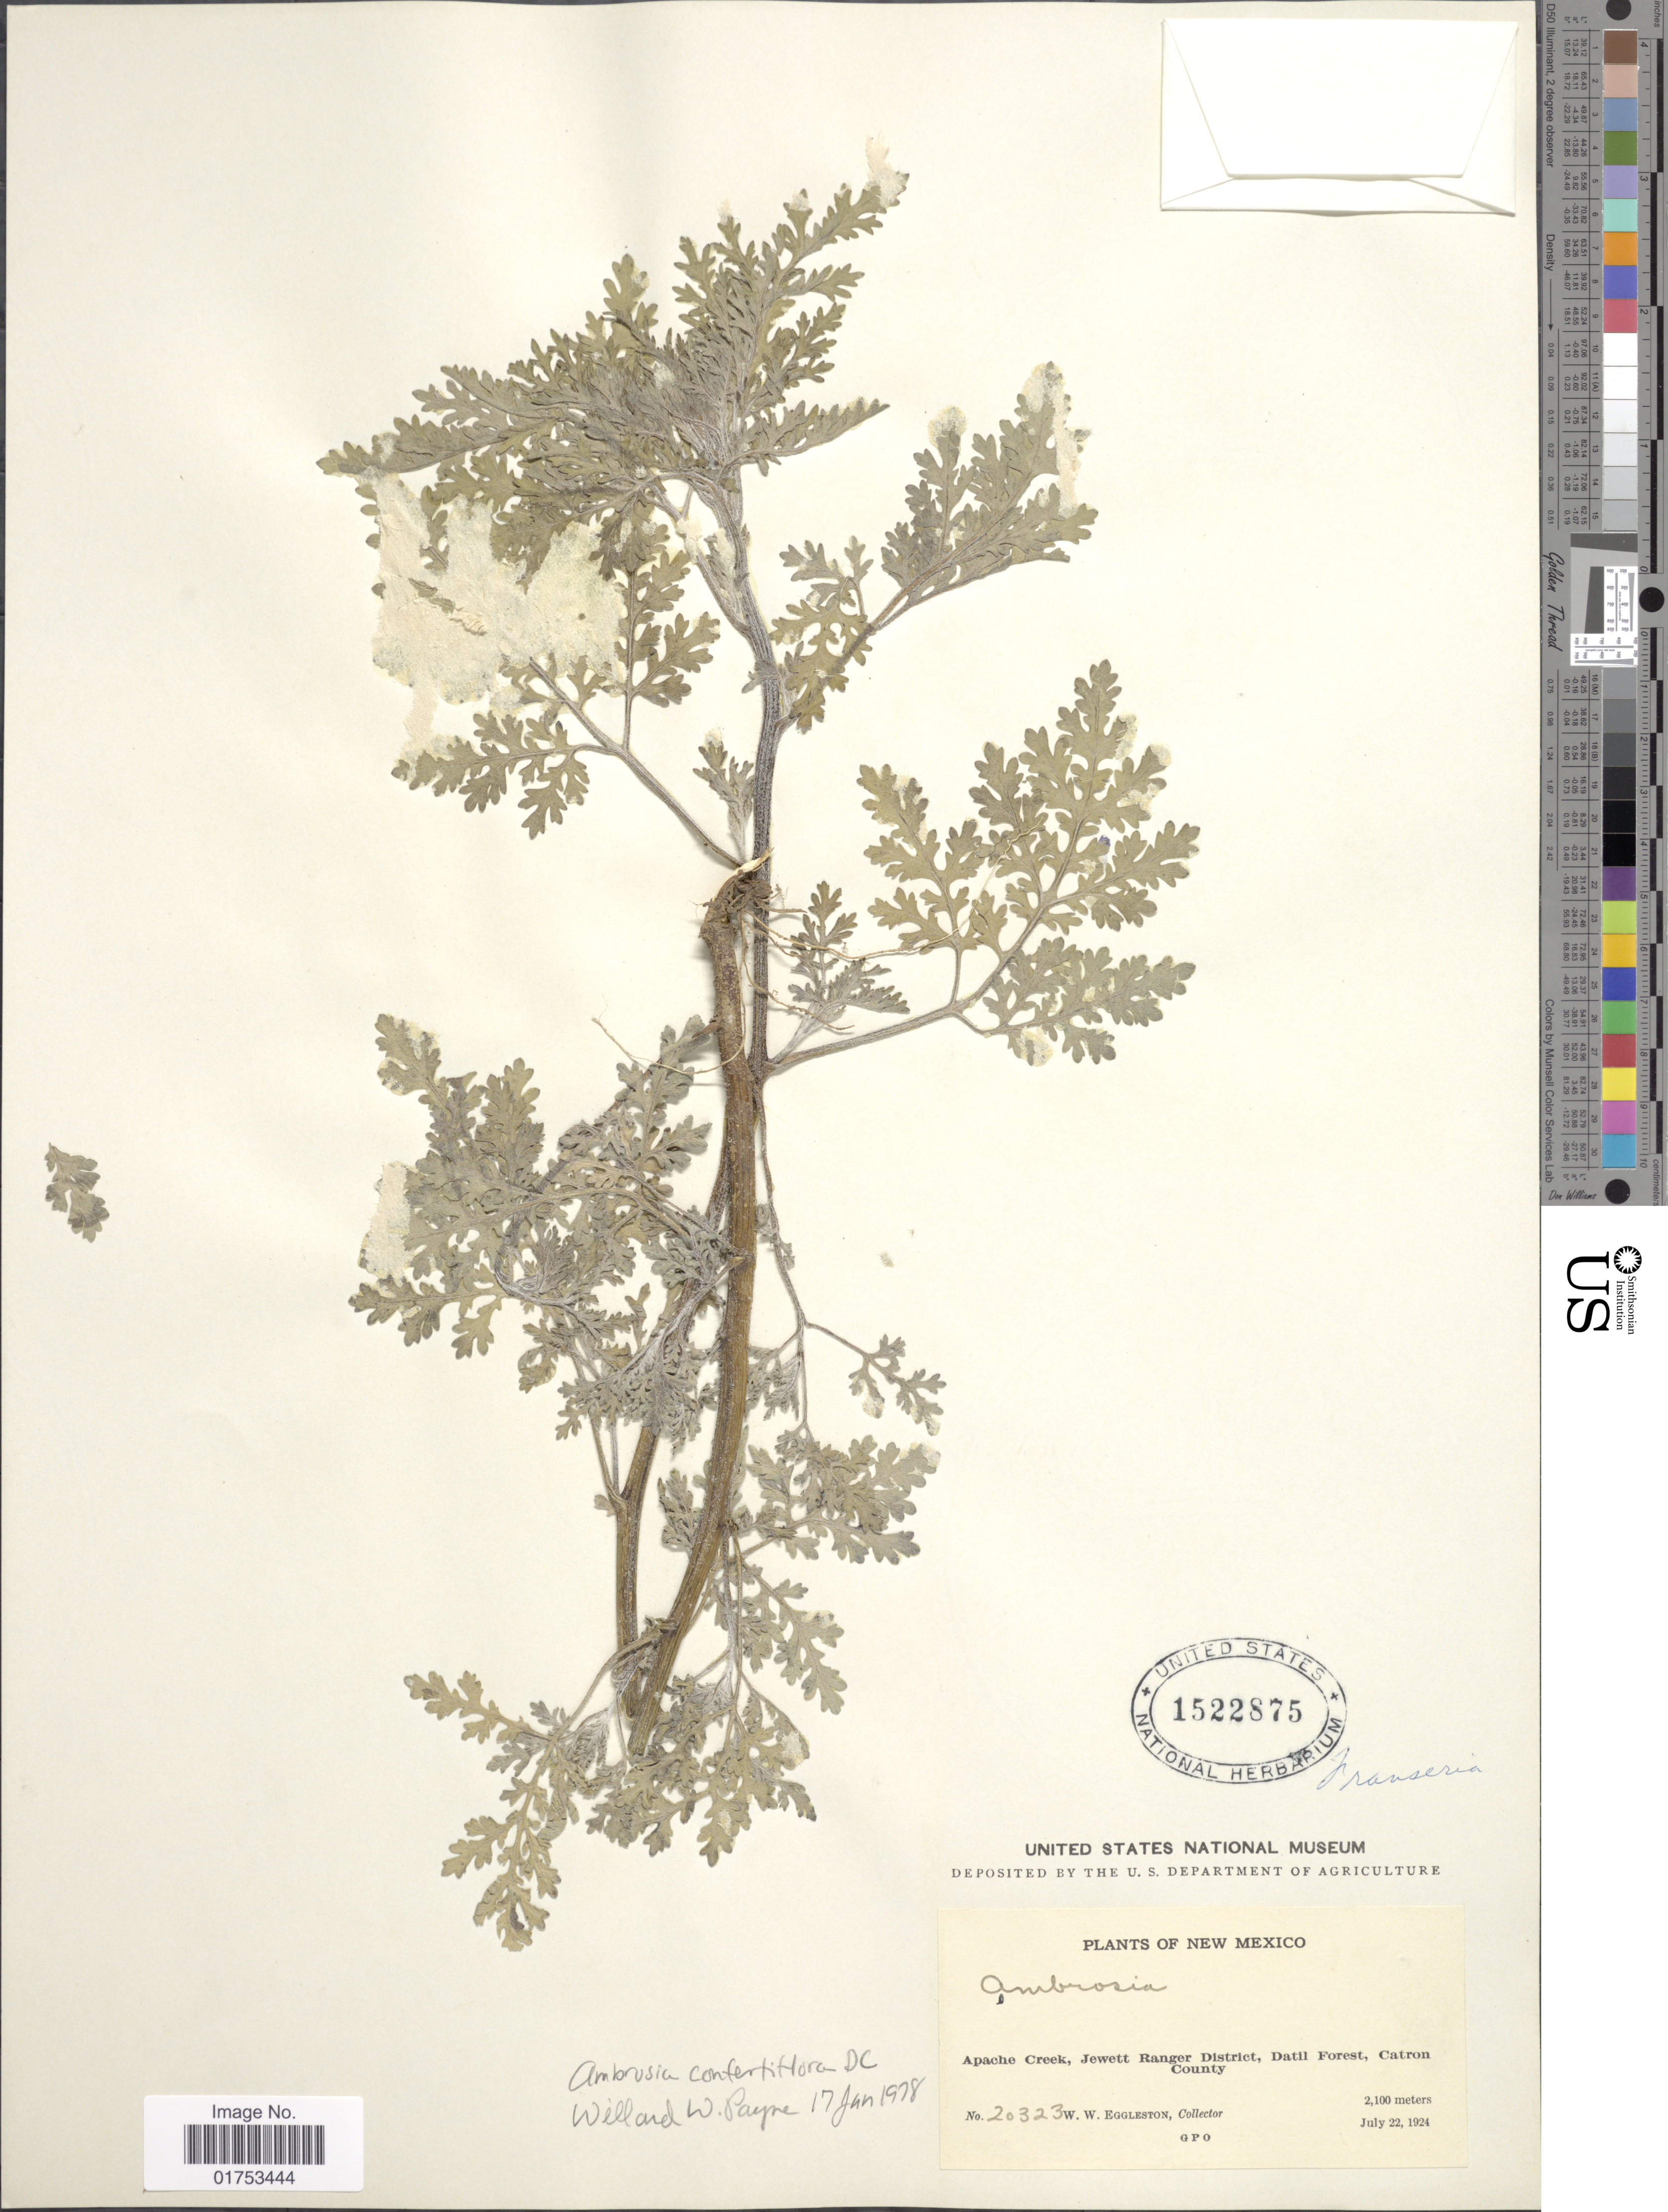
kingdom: Plantae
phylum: Tracheophyta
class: Magnoliopsida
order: Asterales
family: Asteraceae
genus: Ambrosia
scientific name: Ambrosia confertiflora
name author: DC.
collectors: W. W. Eggleston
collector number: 20323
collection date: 1924-07-22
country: United States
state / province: New Mexico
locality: Apache Creek, Jewett Ranger District, Datil Forest, Catron County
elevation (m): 2100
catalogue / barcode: US 1522875